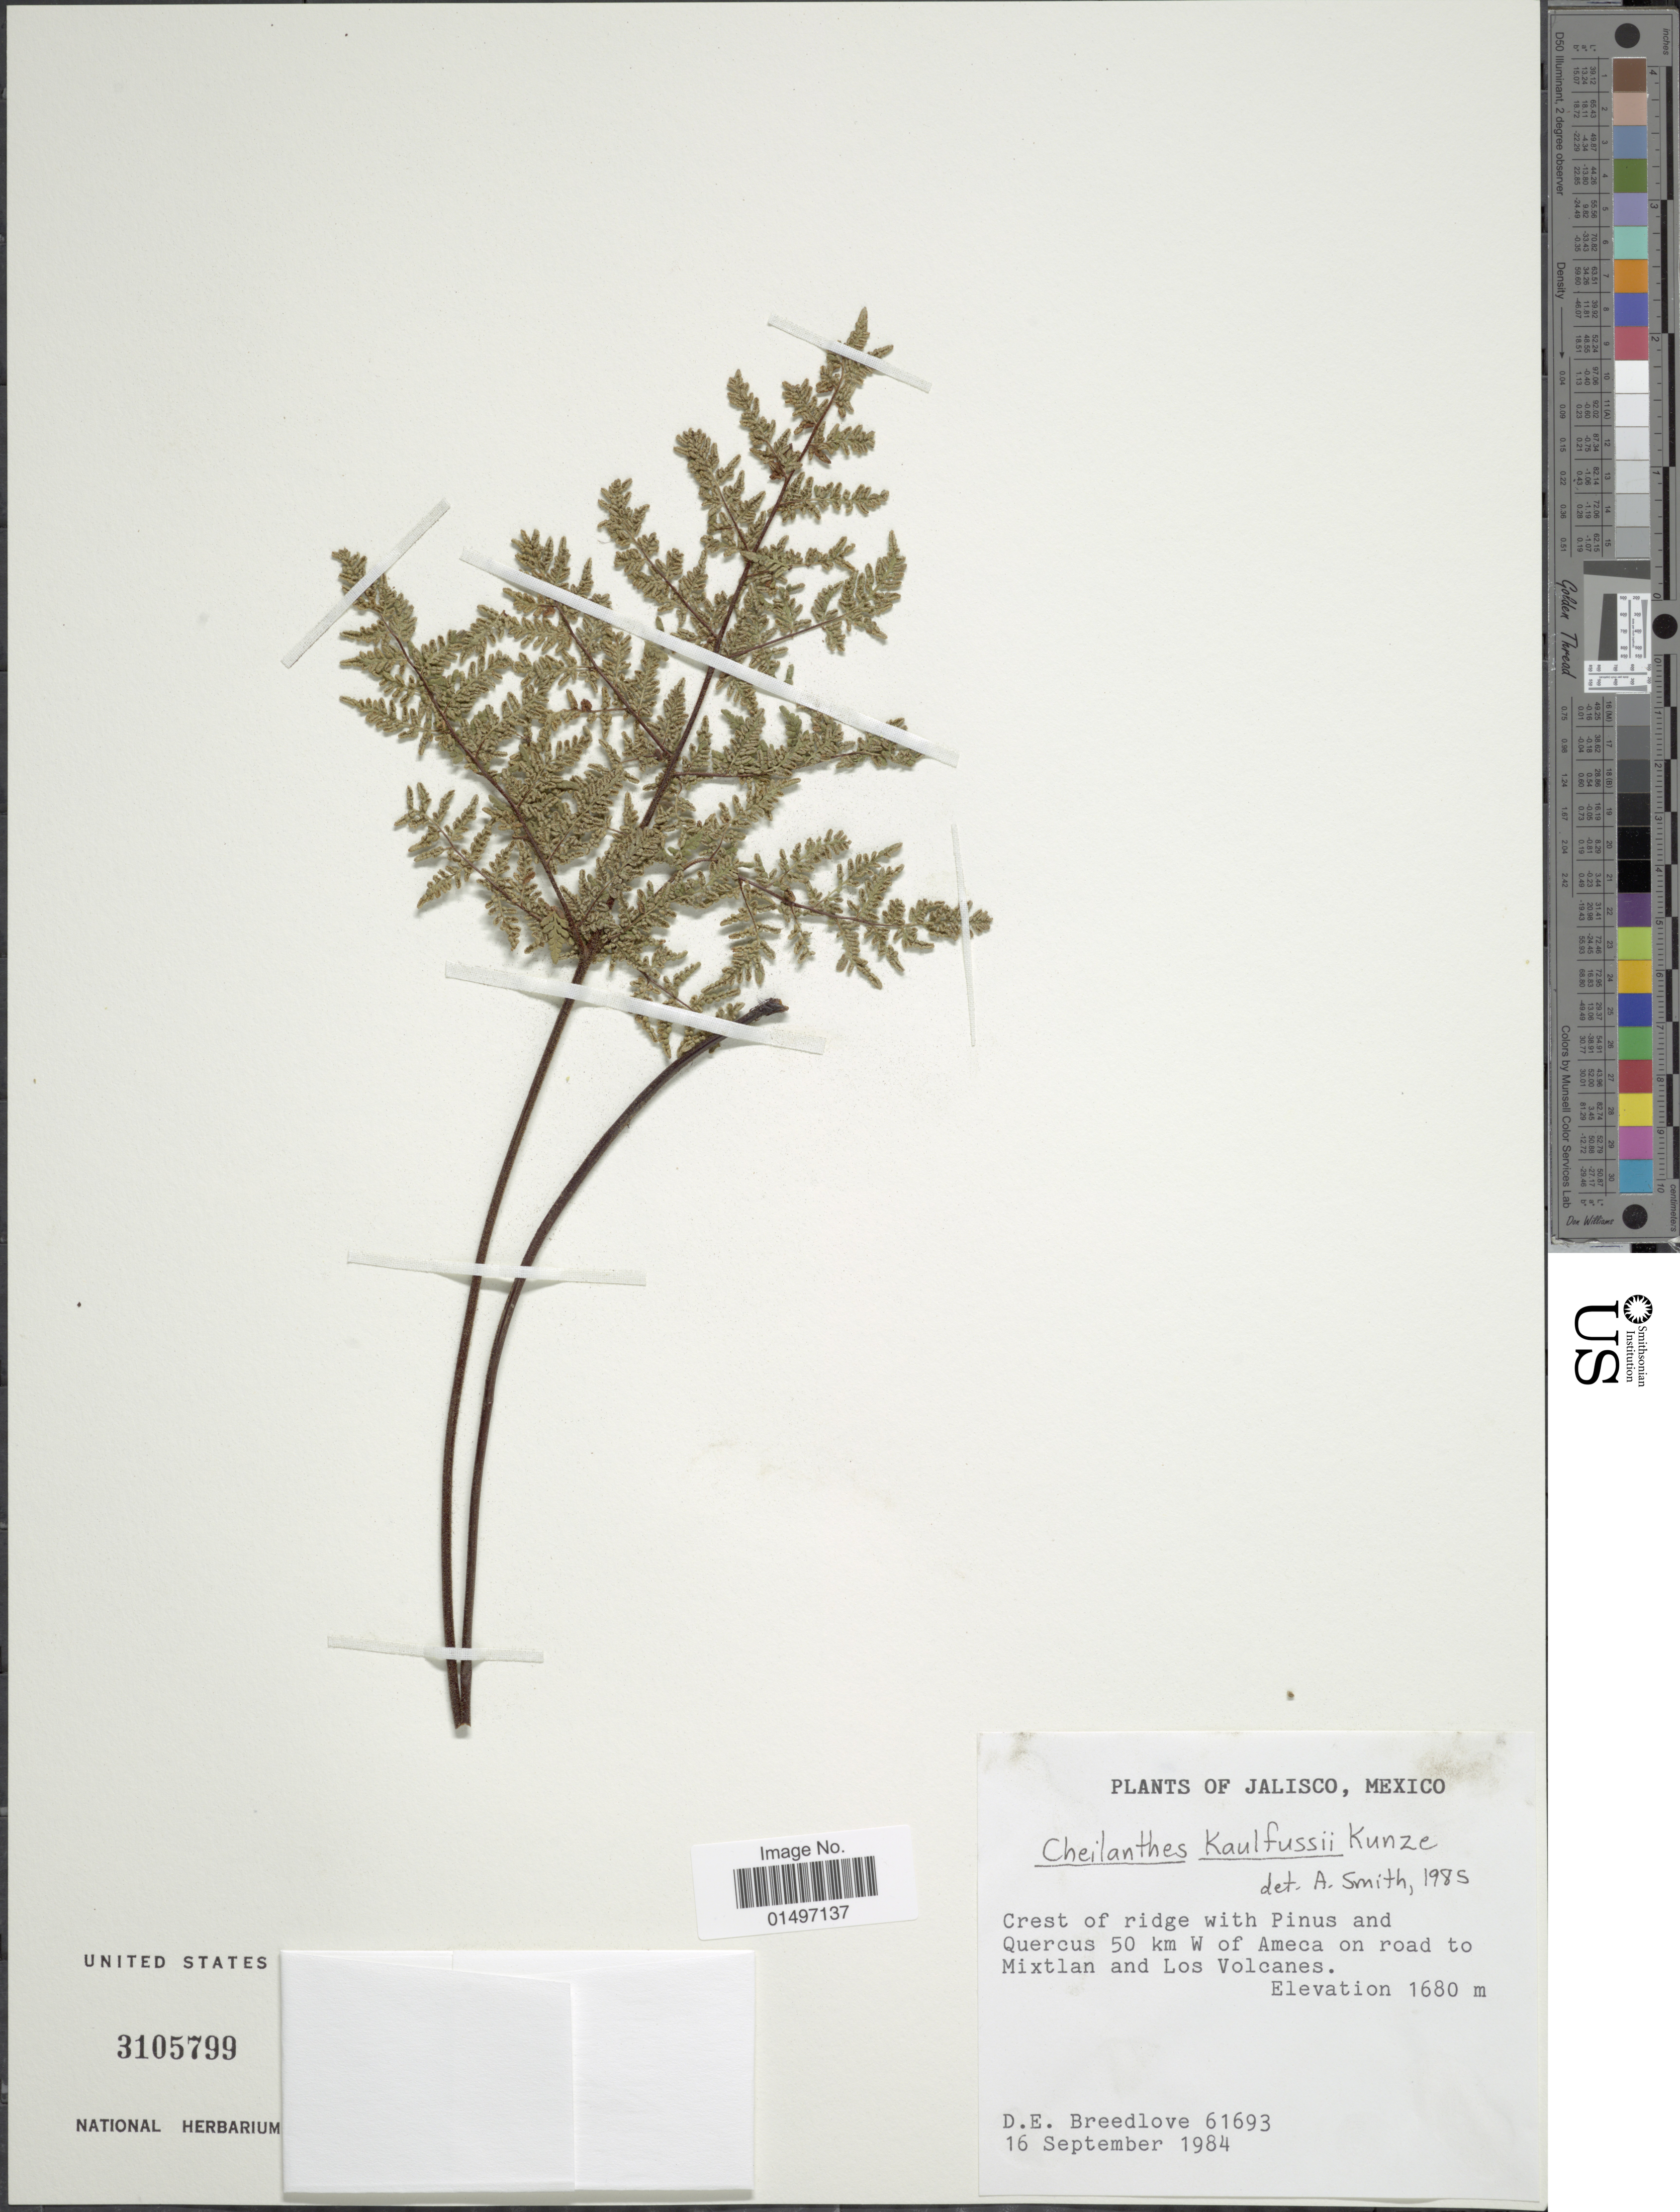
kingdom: Plantae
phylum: Tracheophyta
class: Polypodiopsida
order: Polypodiales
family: Pteridaceae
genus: Gaga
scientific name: Gaga kaulfussii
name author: (Kunze) Fay W. Li & Windham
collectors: D. E. Breedlove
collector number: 61693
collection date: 1984-09-16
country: Mexico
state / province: Jalisco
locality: Mexico, Jalisco, Crest of ridges with Pinus and Quercus 50 km W. of Ameca on road to Mixtlan and Los Volcanes.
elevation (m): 1680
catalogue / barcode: US 3105799